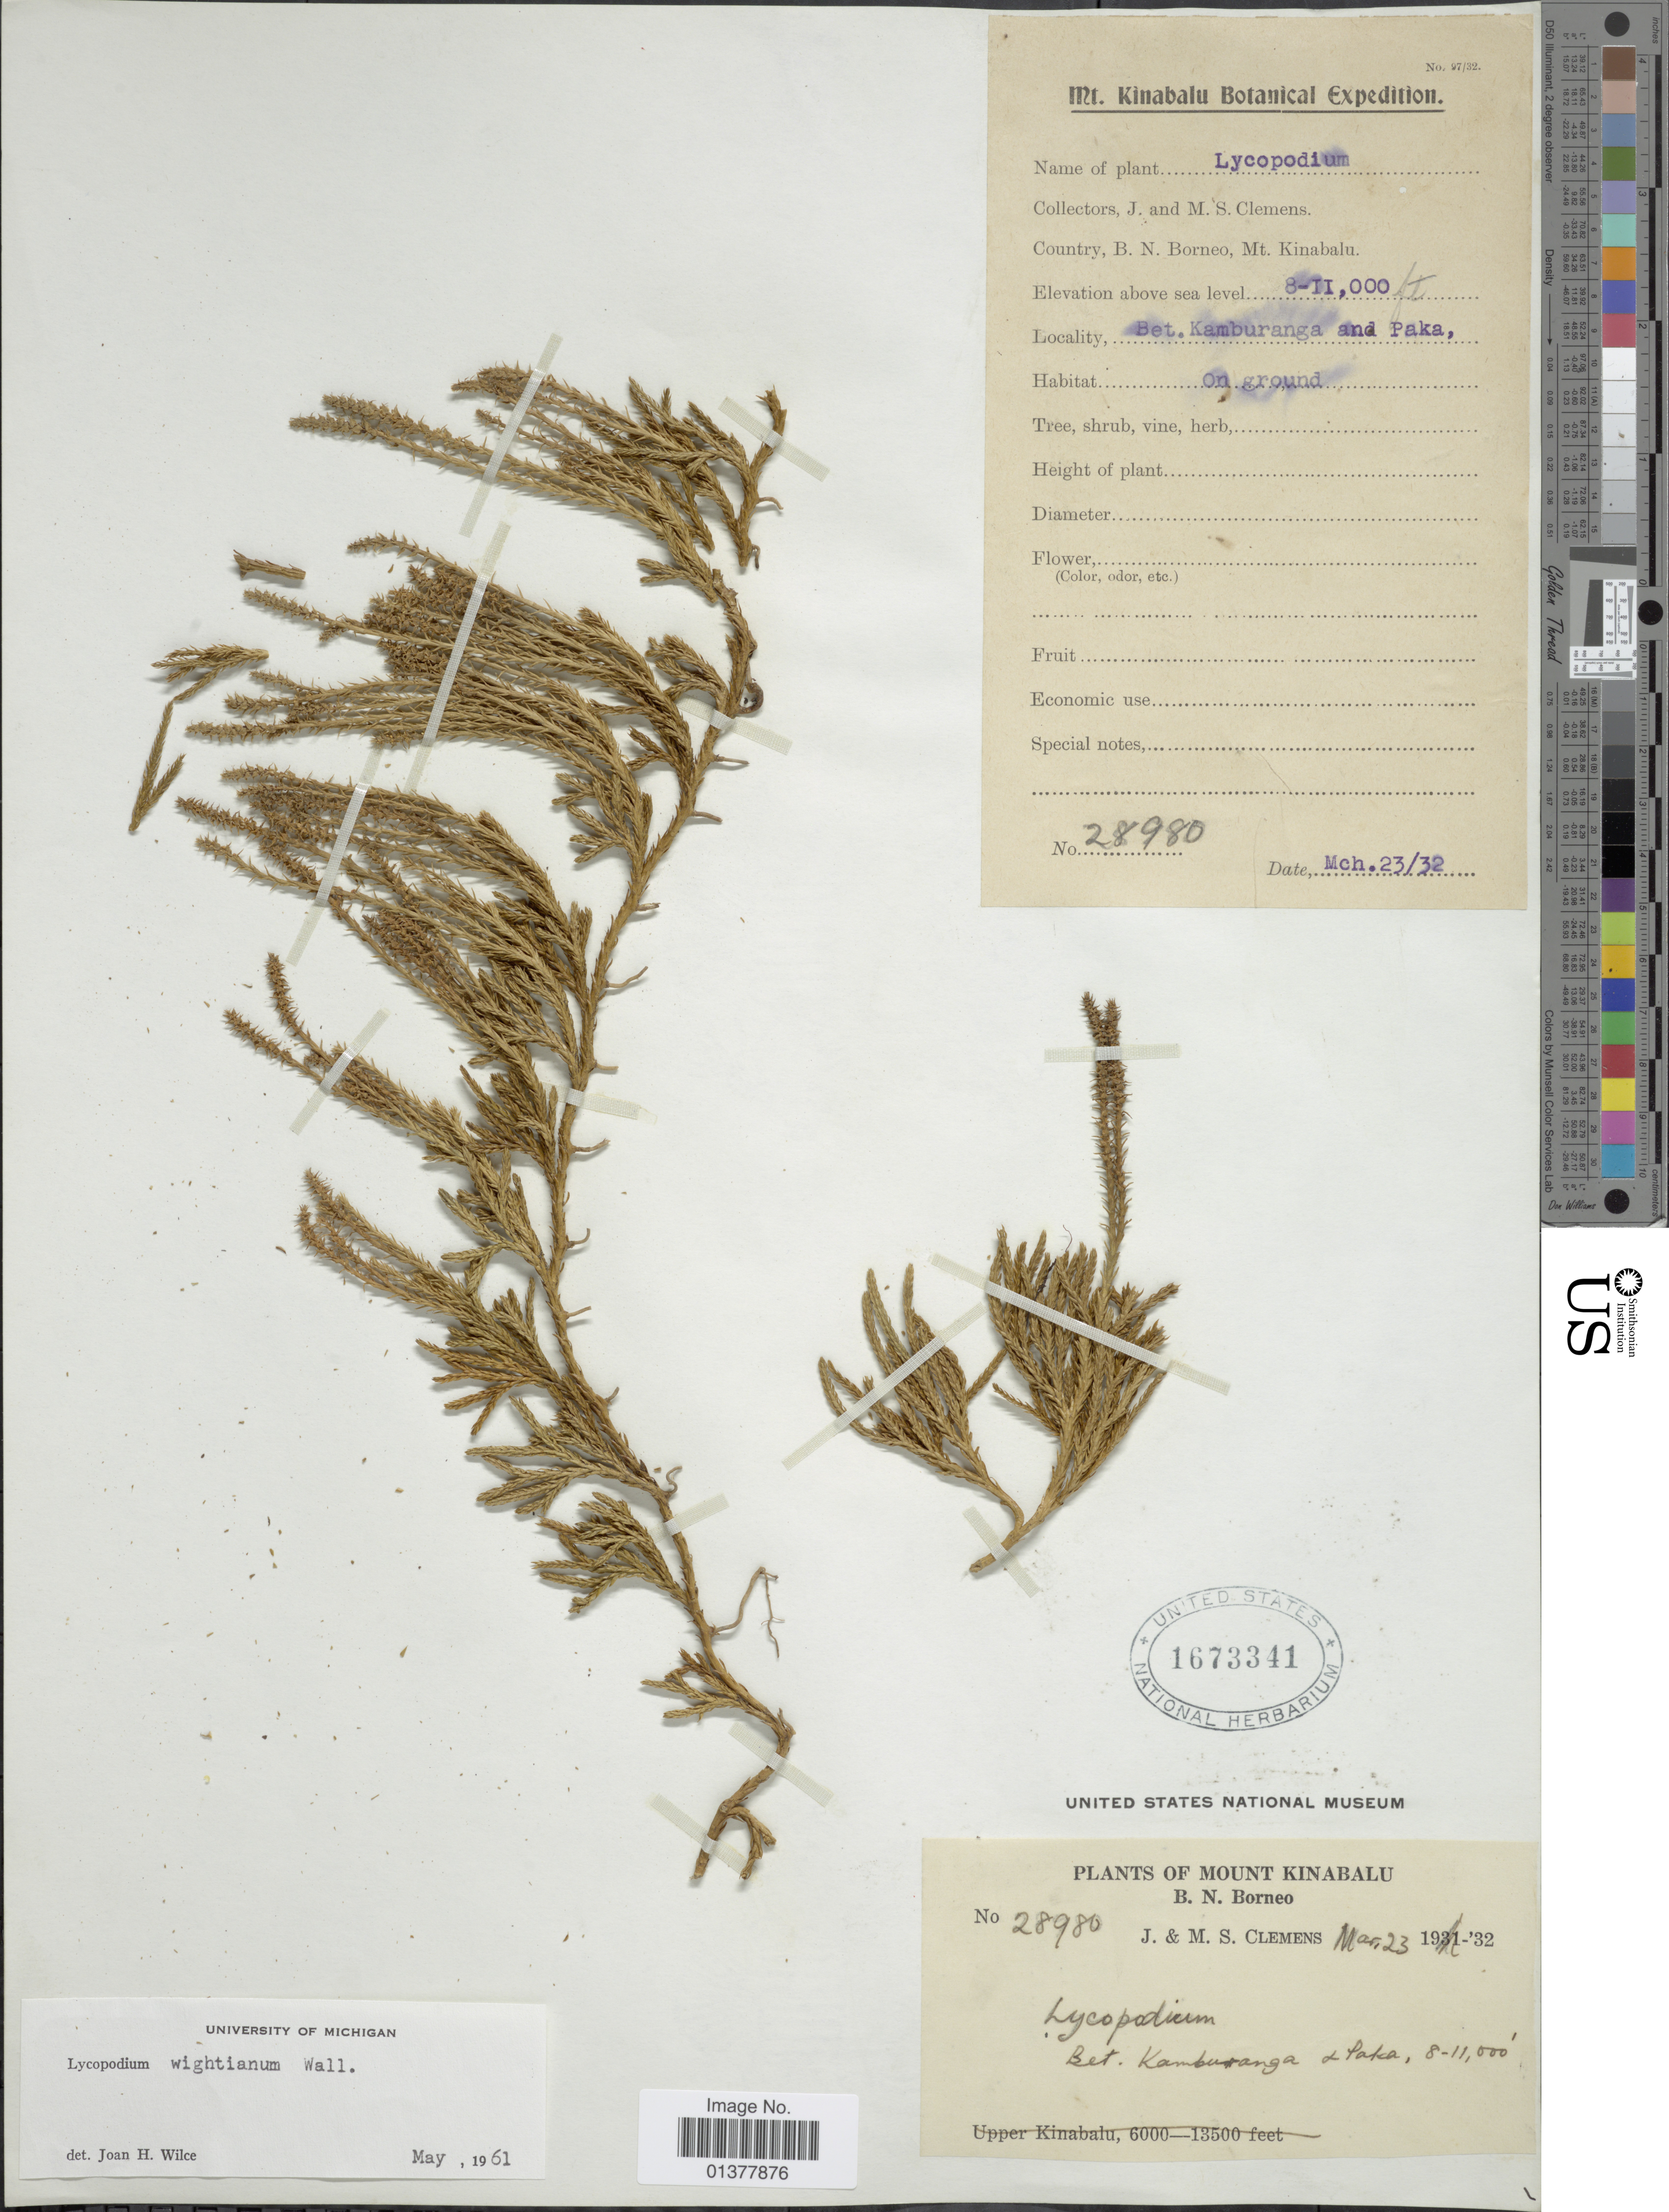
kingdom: Plantae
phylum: Tracheophyta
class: Lycopodiopsida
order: Lycopodiales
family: Lycopodiaceae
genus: Diphasiastrum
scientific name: Diphasiastrum wightianum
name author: (Wall. ex Hook. & Grev.) Holub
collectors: J. Clemens & M. S. Clemens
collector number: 28980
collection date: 1932-03-23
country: Malaysia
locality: Mount Kinabalu, Kamburanga at Paka [interpreted]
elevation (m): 2438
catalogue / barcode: US 1673341